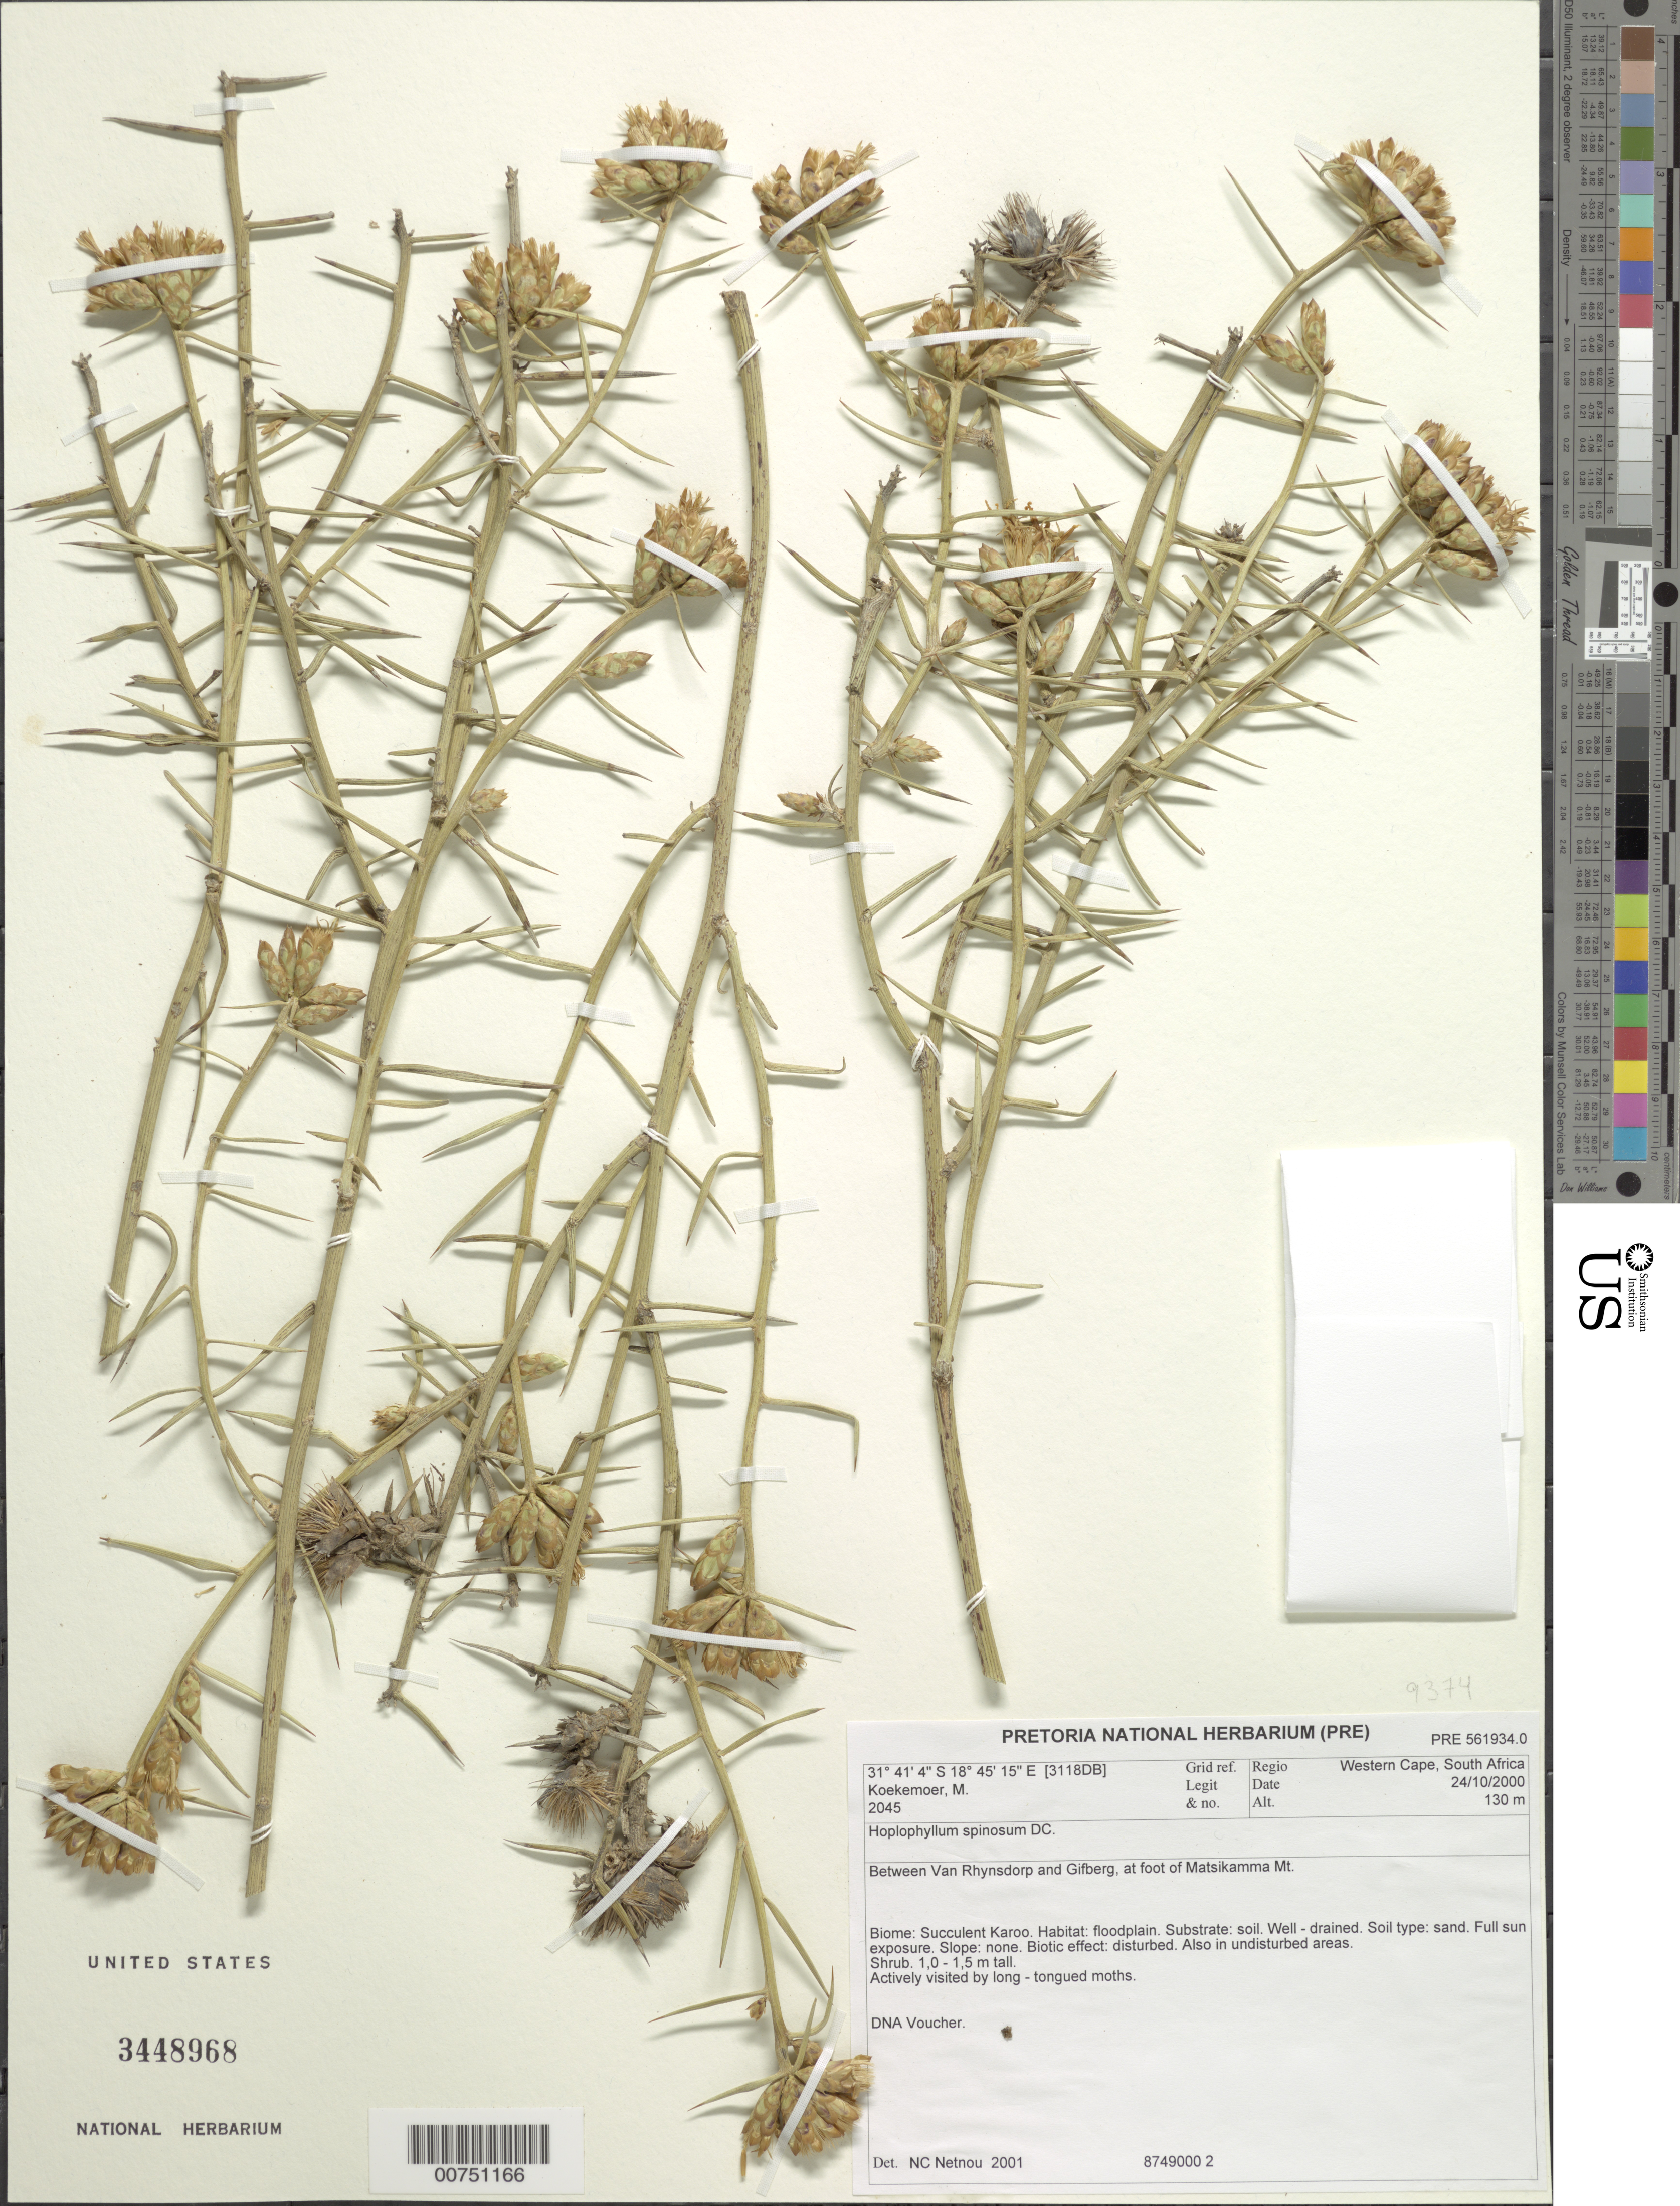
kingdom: Plantae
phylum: Tracheophyta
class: Magnoliopsida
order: Asterales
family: Asteraceae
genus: Hoplophyllum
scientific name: Hoplophyllum spinosum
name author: DC.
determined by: Netnou, N. C.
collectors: M. Koekemoer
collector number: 2045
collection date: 2000-10-24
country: South Africa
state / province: Western Cape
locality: between Van Rhynsdorp and Gifberg, foot of Matsikamma Mt.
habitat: Succulent Karoo; floodplain, well-drained soil, sand, full sun, disturbed area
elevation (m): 130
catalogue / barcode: US 3448968